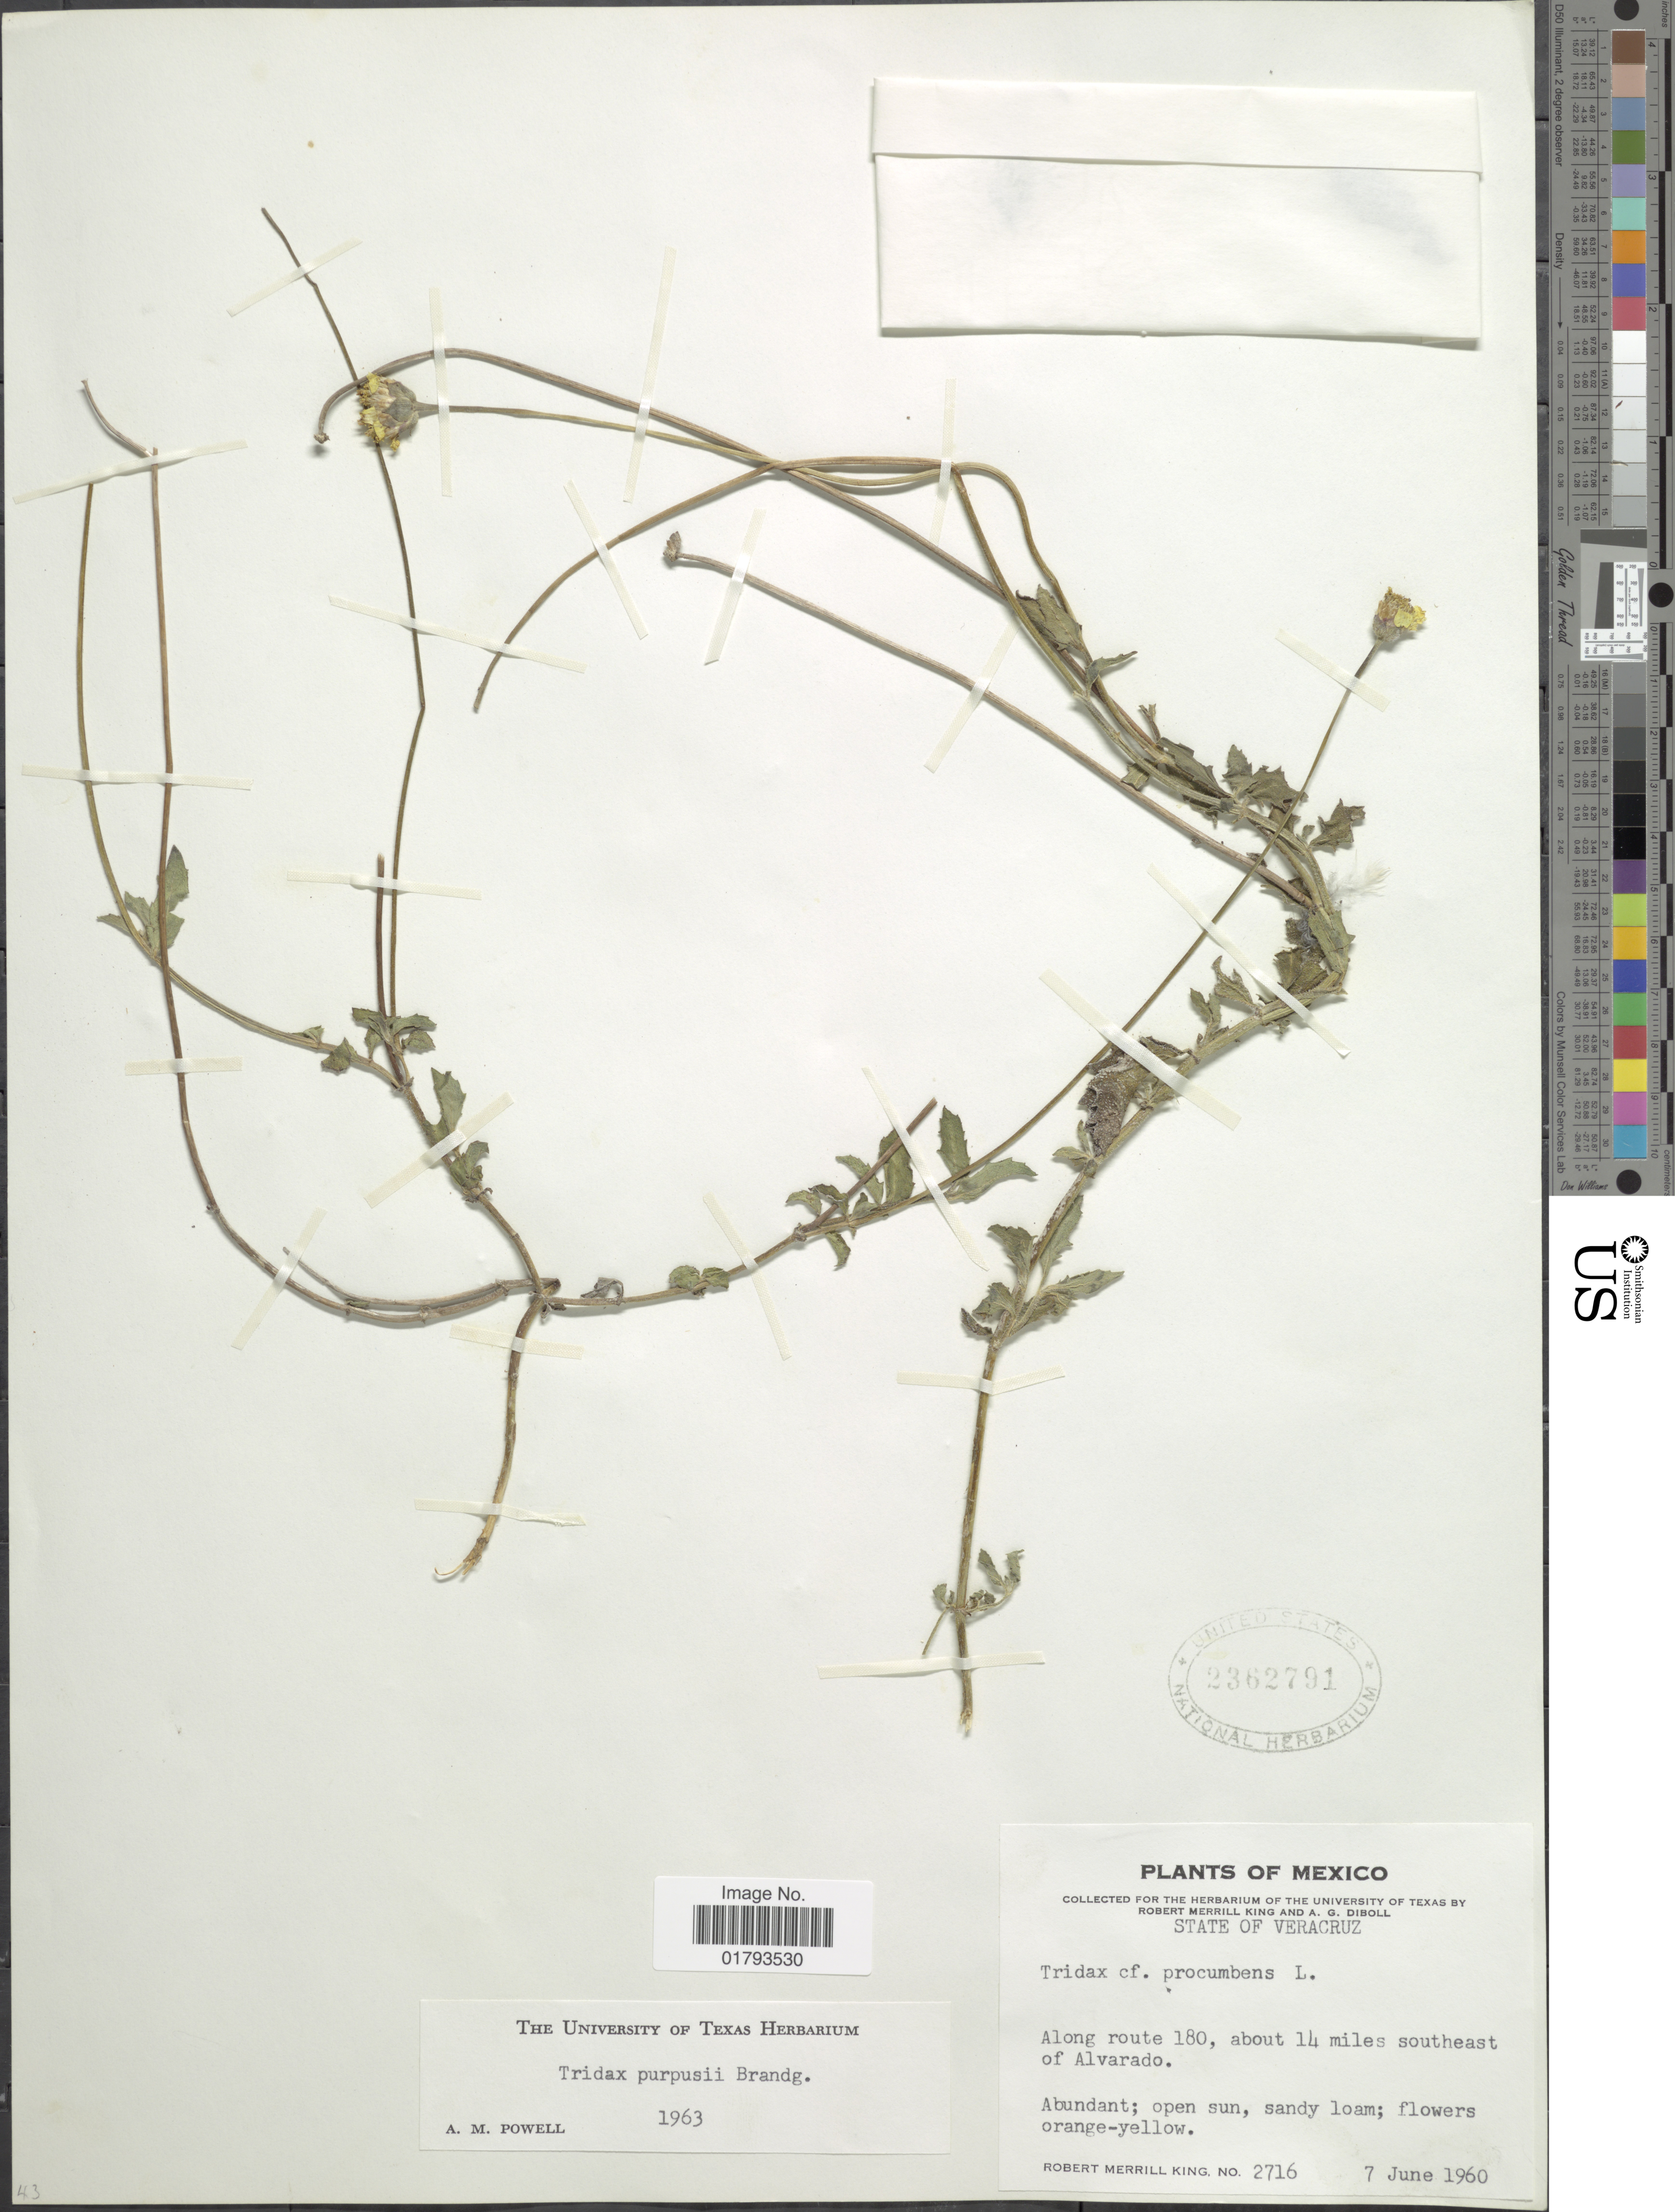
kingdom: Plantae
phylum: Tracheophyta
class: Magnoliopsida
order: Asterales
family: Asteraceae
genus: Tridax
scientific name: Tridax purpusii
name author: Brandg.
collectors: R. M. King & A. Diboll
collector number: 2716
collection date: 1960-06-07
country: Mexico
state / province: Veracruz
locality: State of Veracruz. Along route 180, about 14 miles southeast of Alvarado.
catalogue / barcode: US 2362791